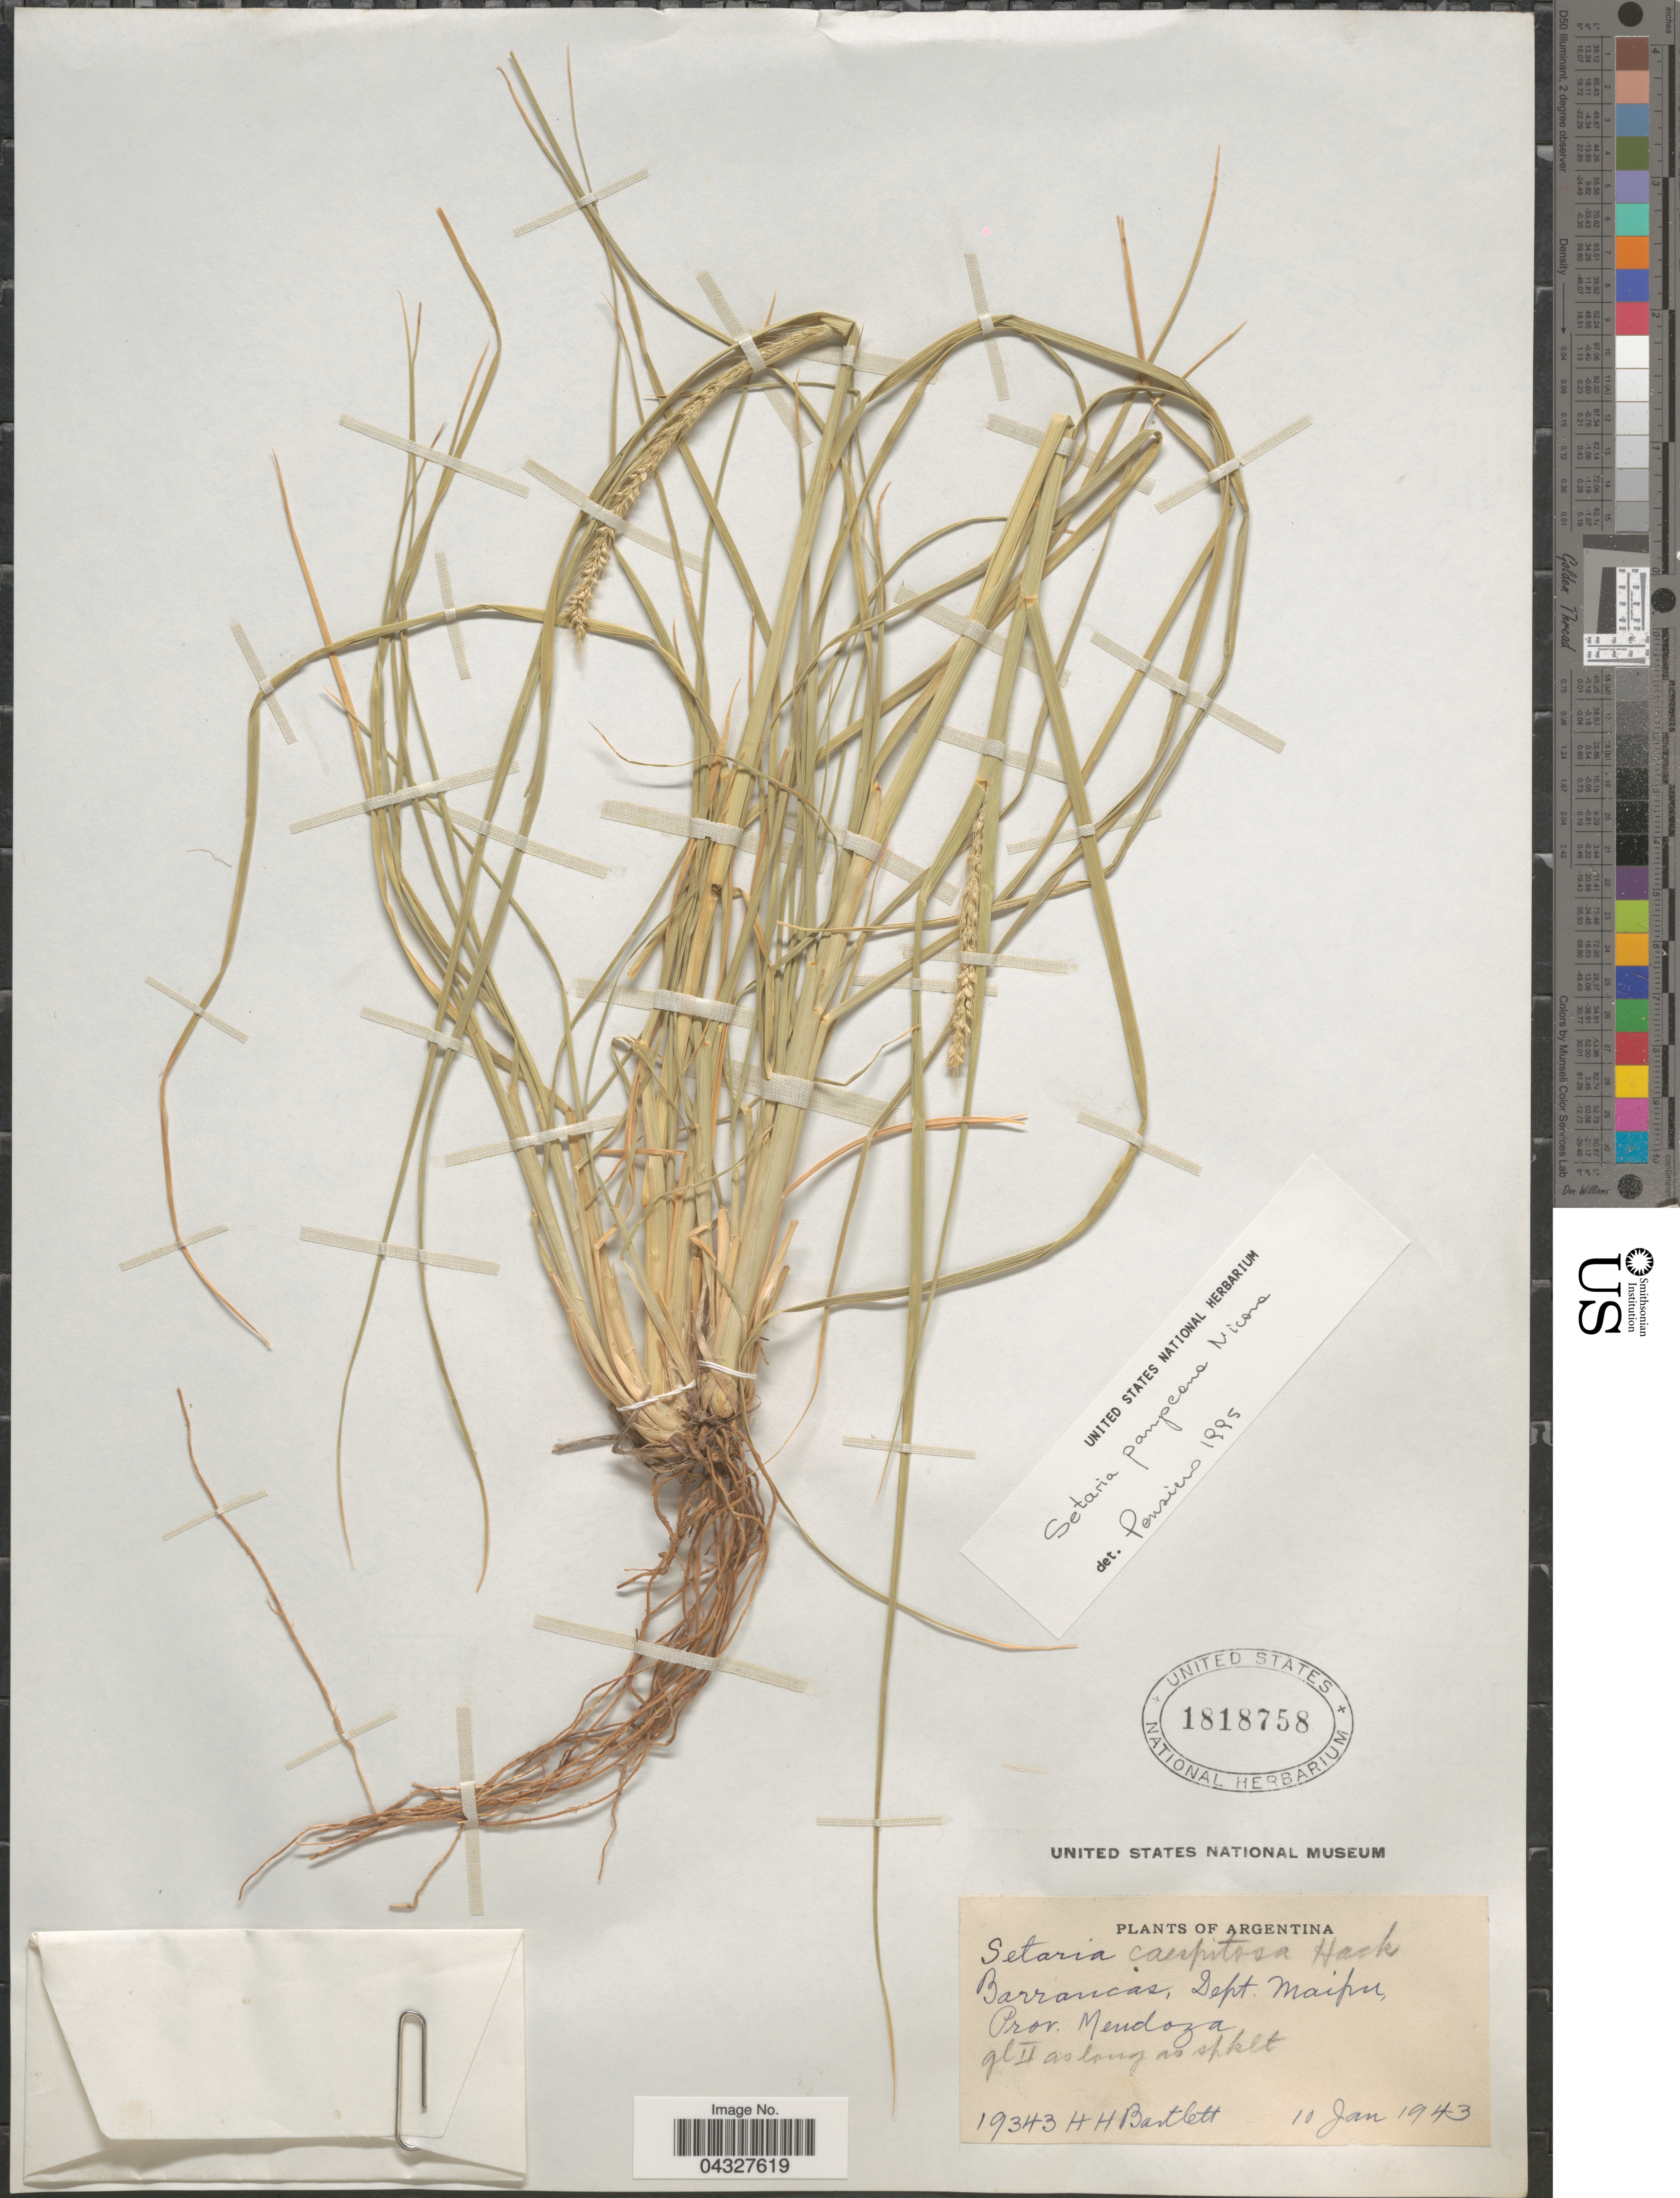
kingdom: Plantae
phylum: Tracheophyta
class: Liliopsida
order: Poales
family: Poaceae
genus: Setaria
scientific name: Setaria pampeana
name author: Parodi ex Nicora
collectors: H. H. Bartlett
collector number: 19343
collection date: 1943-01-10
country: Argentina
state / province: Mendoza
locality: Barrancas, Dept. Maipu.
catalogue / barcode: US 1818758